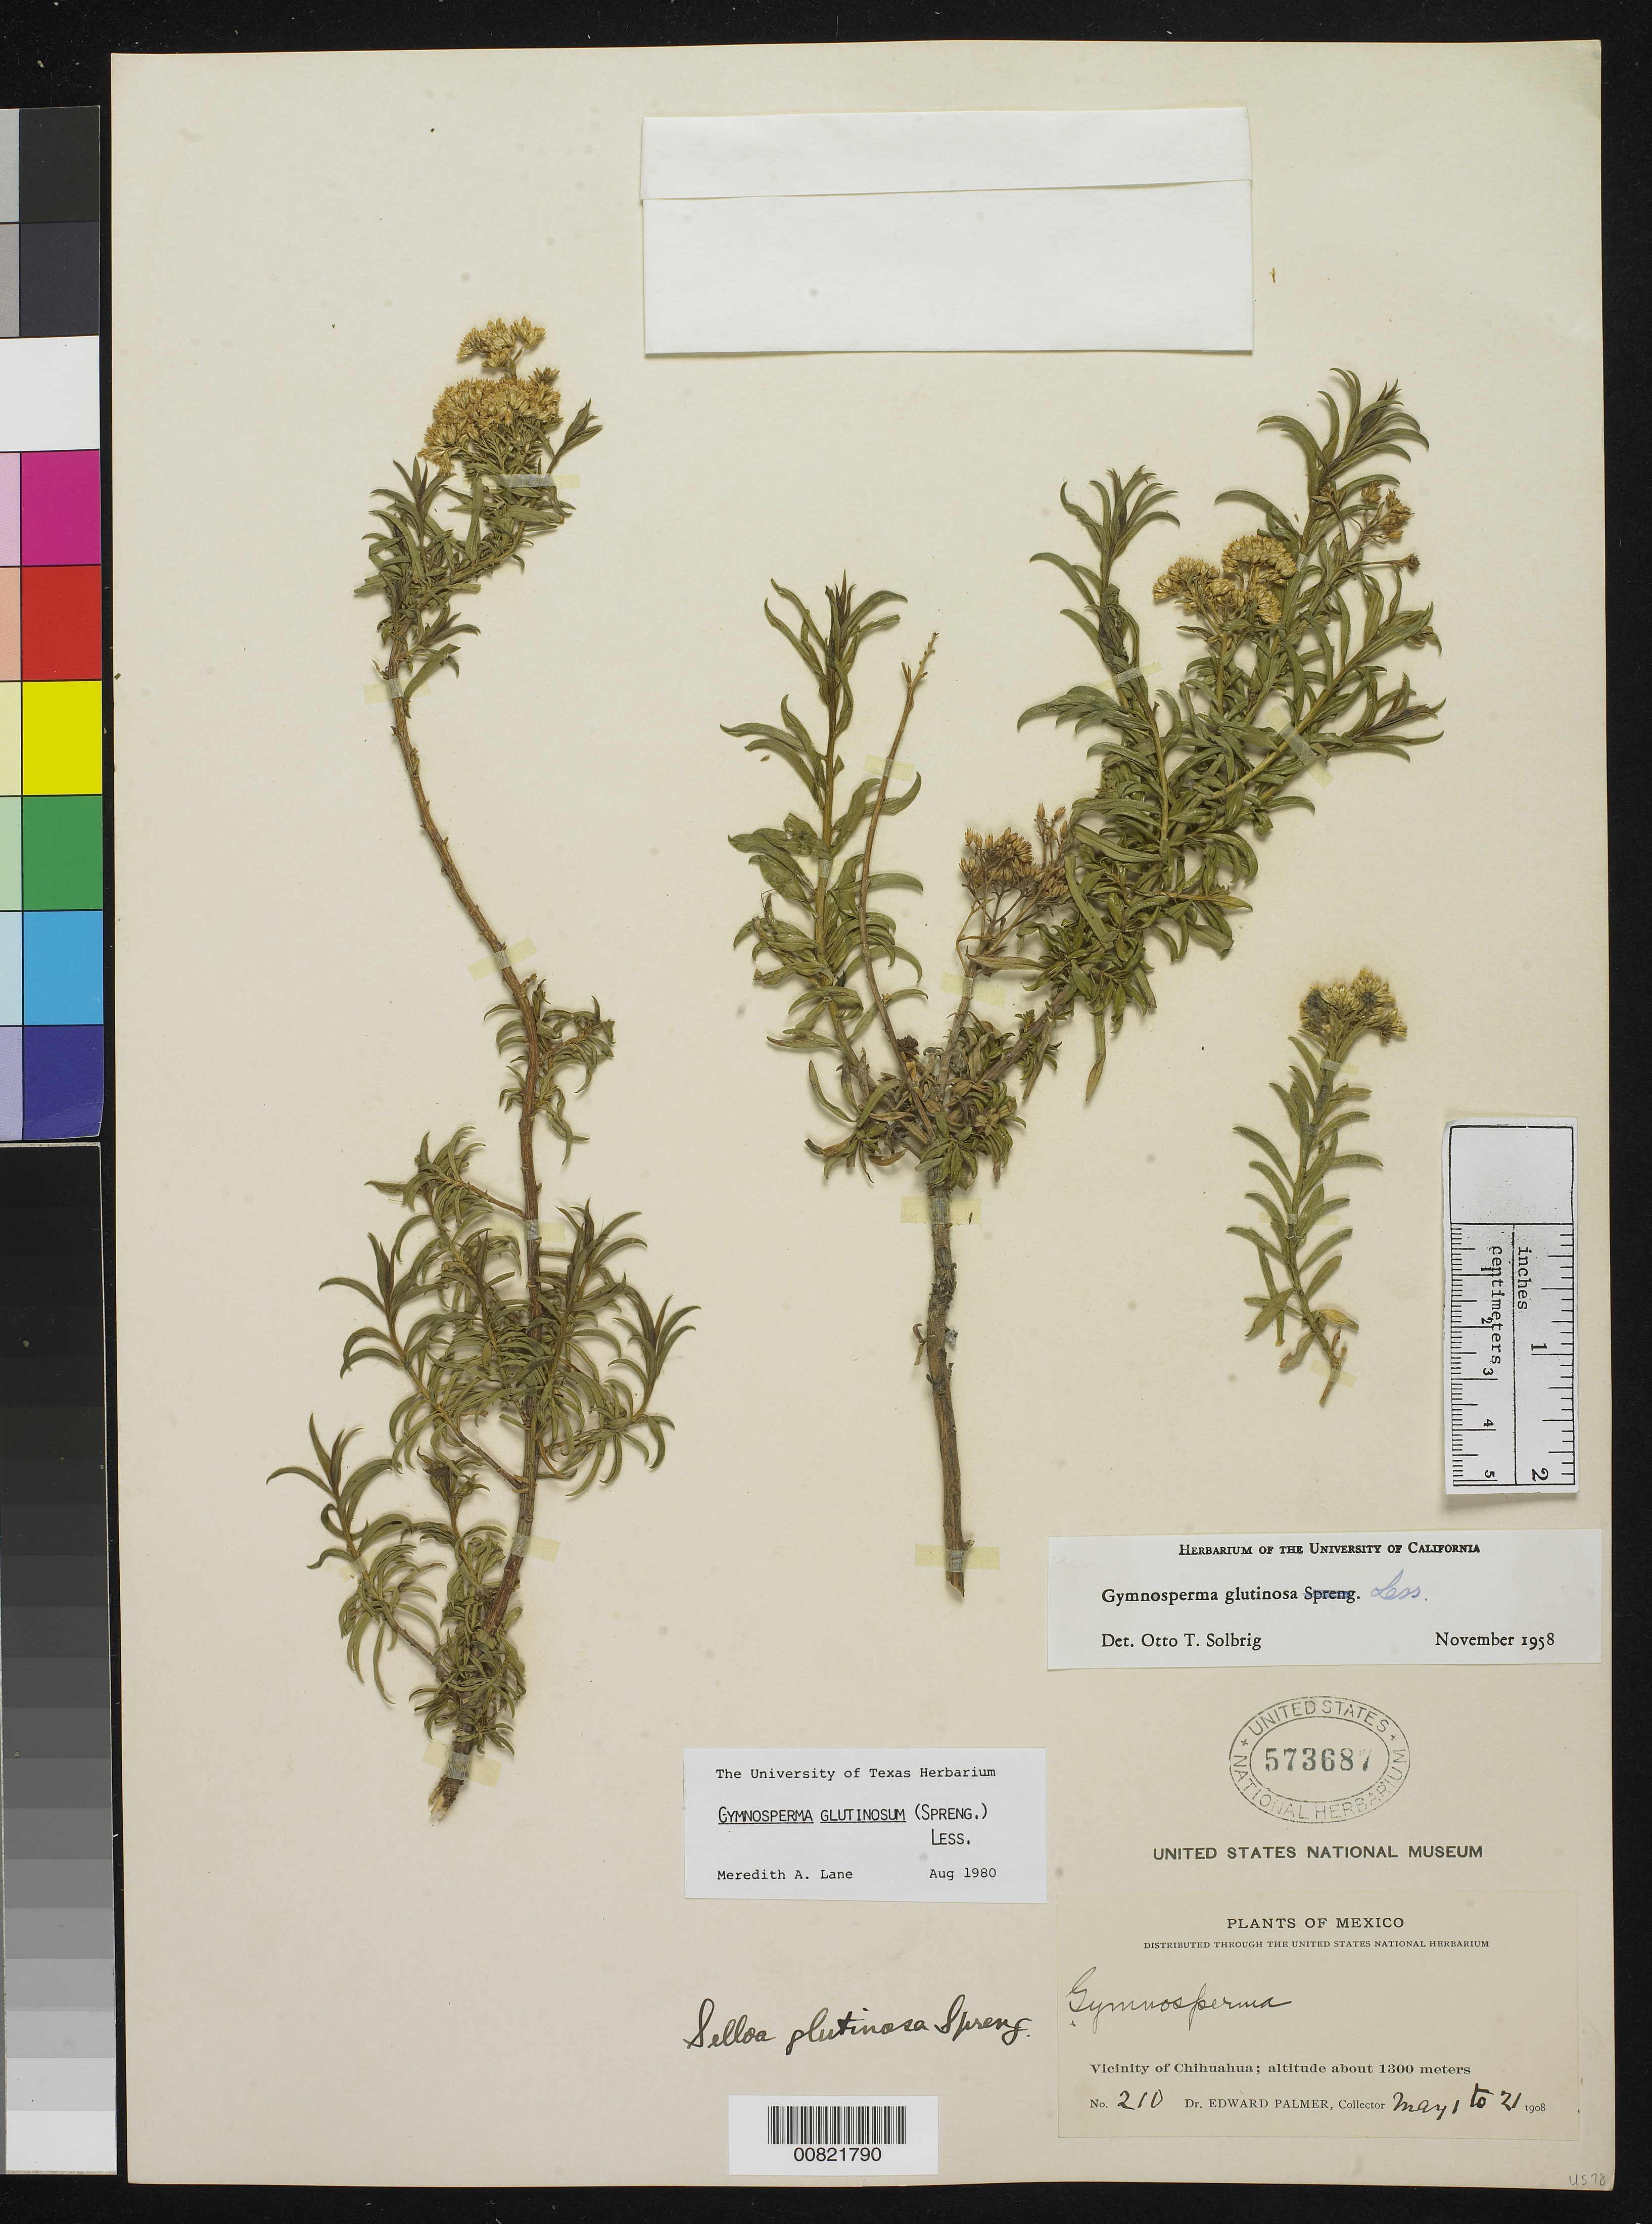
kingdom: Plantae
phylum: Tracheophyta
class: Magnoliopsida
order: Asterales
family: Asteraceae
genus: Gymnosperma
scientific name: Gymnosperma glutinosum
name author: (Spreng.) Less.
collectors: E. Palmer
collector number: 210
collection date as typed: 01 May 1908 to 21 May 1908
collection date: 1908-05-01/1908-05-21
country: Mexico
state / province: Chihuahua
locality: Vicinity of Chihuahua.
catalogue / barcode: US 573687